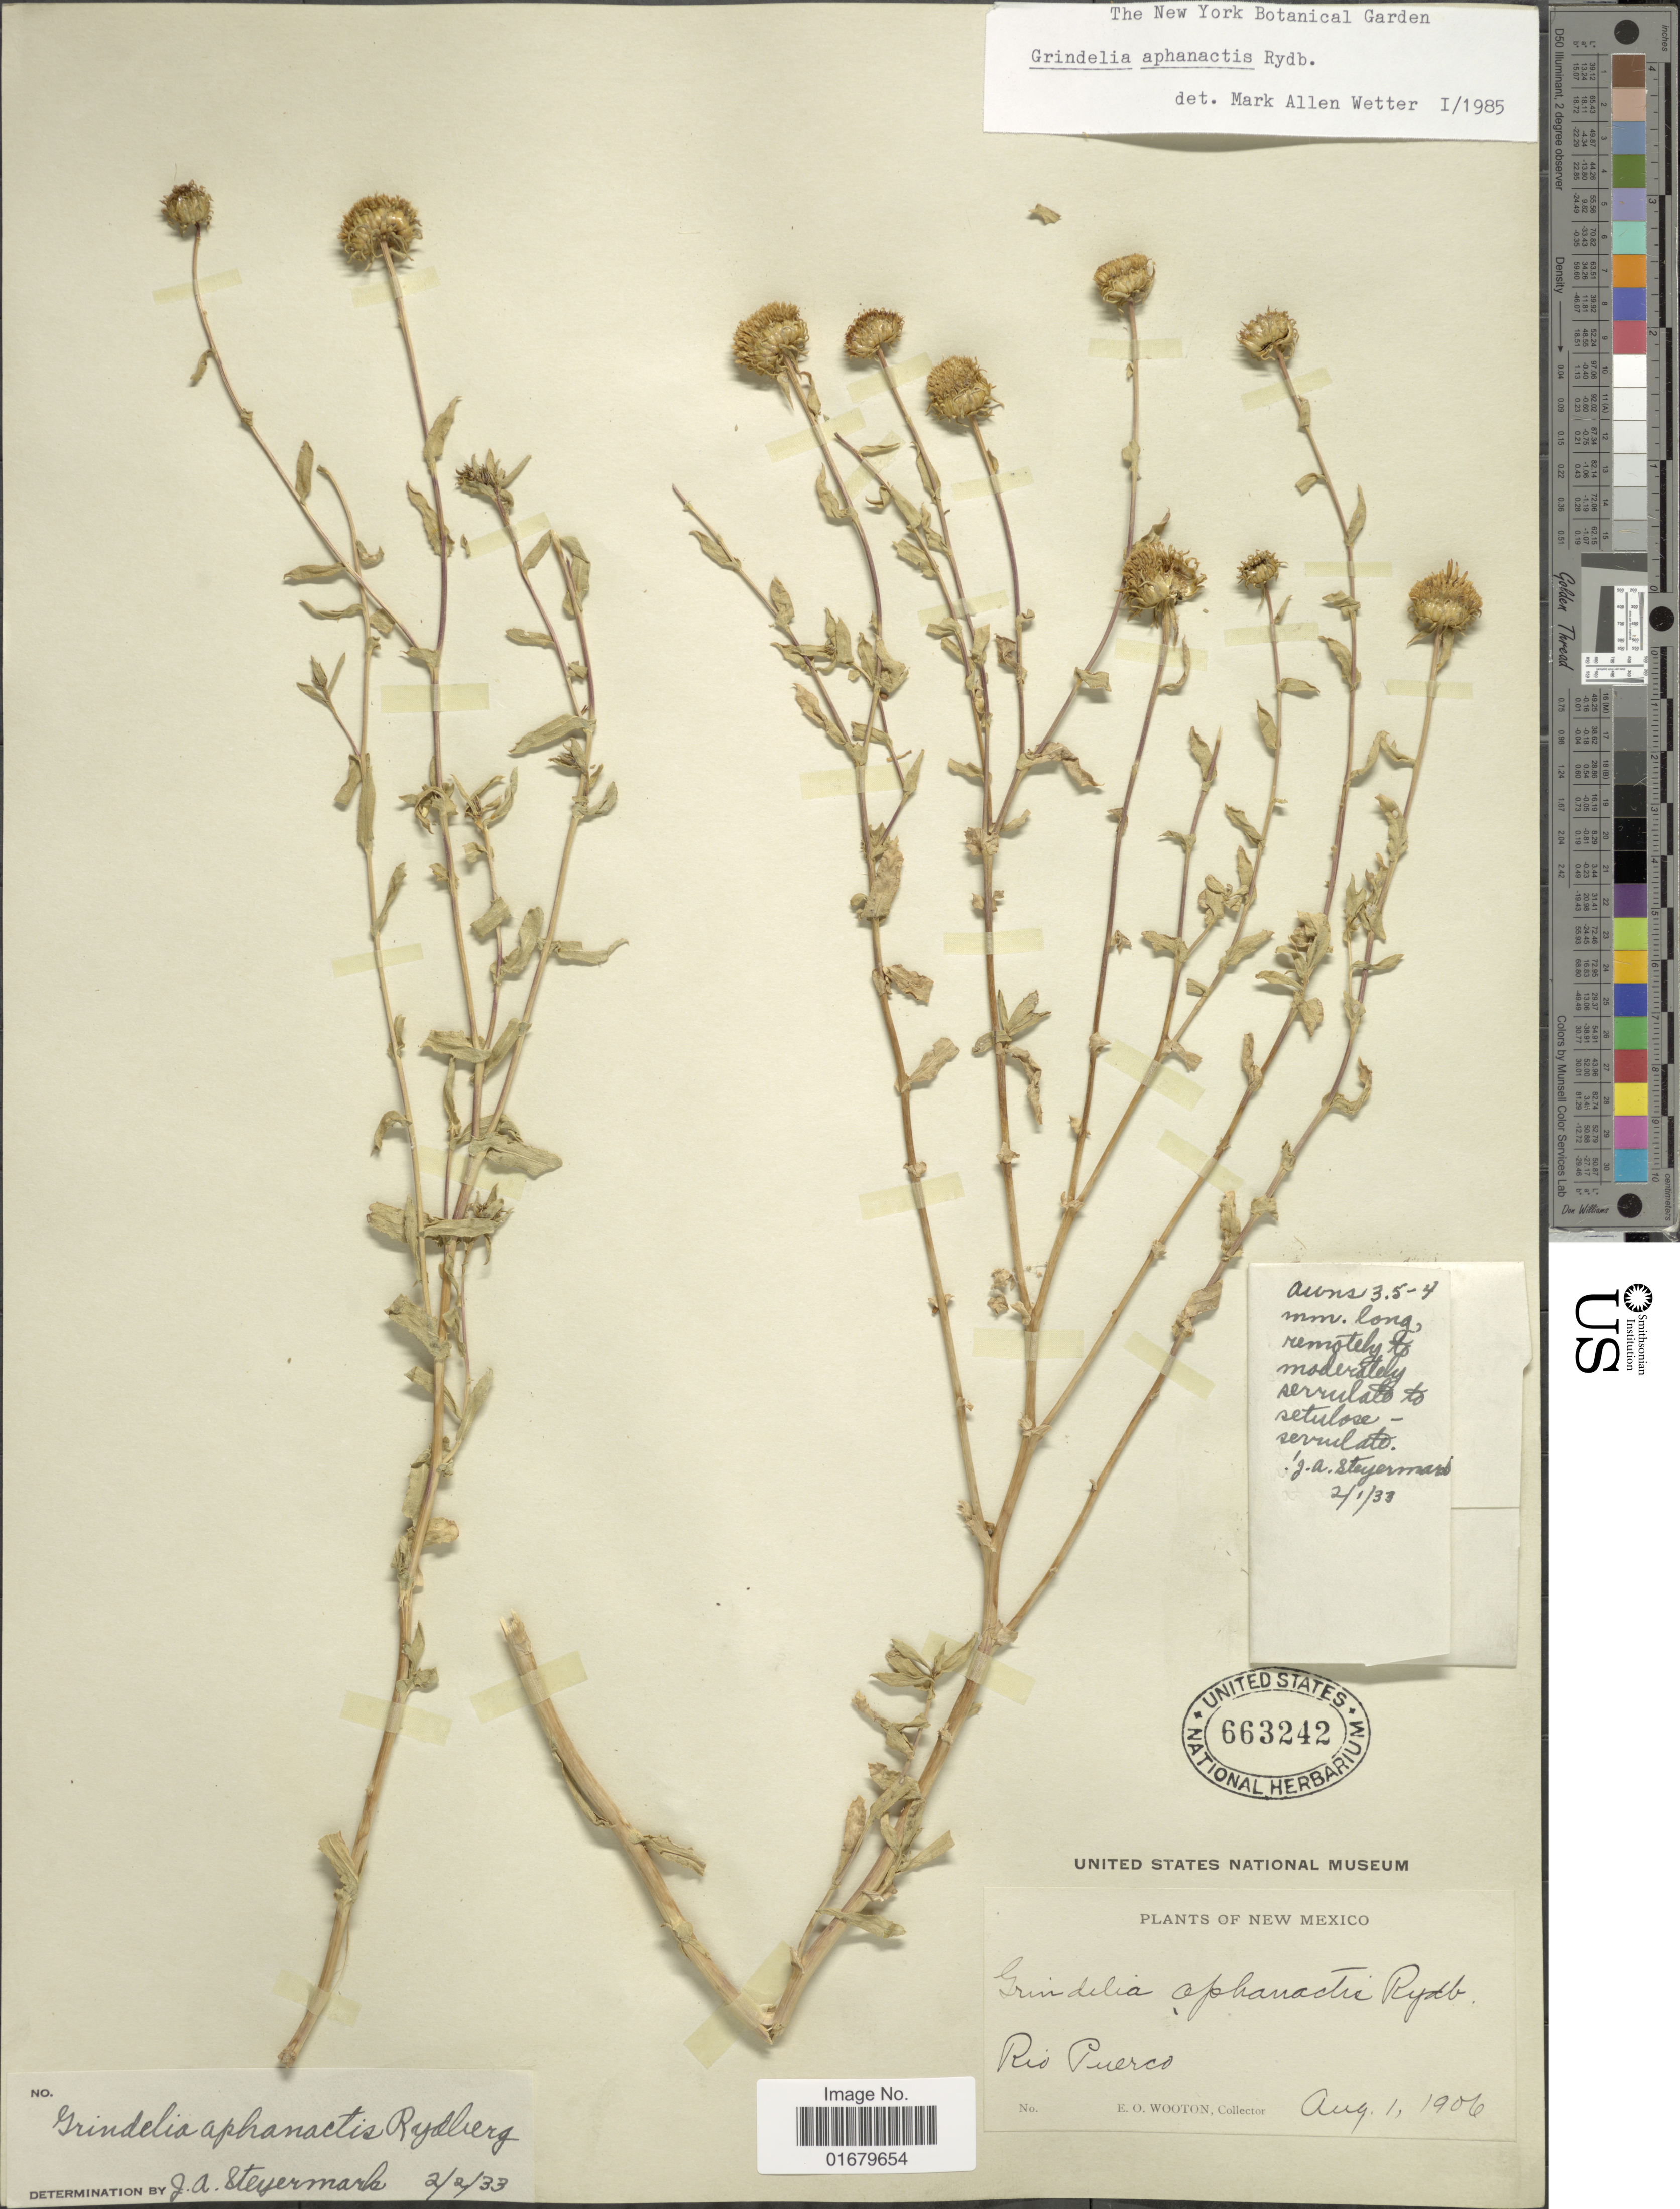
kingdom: Plantae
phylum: Tracheophyta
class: Magnoliopsida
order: Asterales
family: Asteraceae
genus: Grindelia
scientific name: Grindelia aphanactis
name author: Rydb.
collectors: E. O. Wooton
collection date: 1906-08-01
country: United States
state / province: New Mexico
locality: Rio Puerco.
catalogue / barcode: US 663242